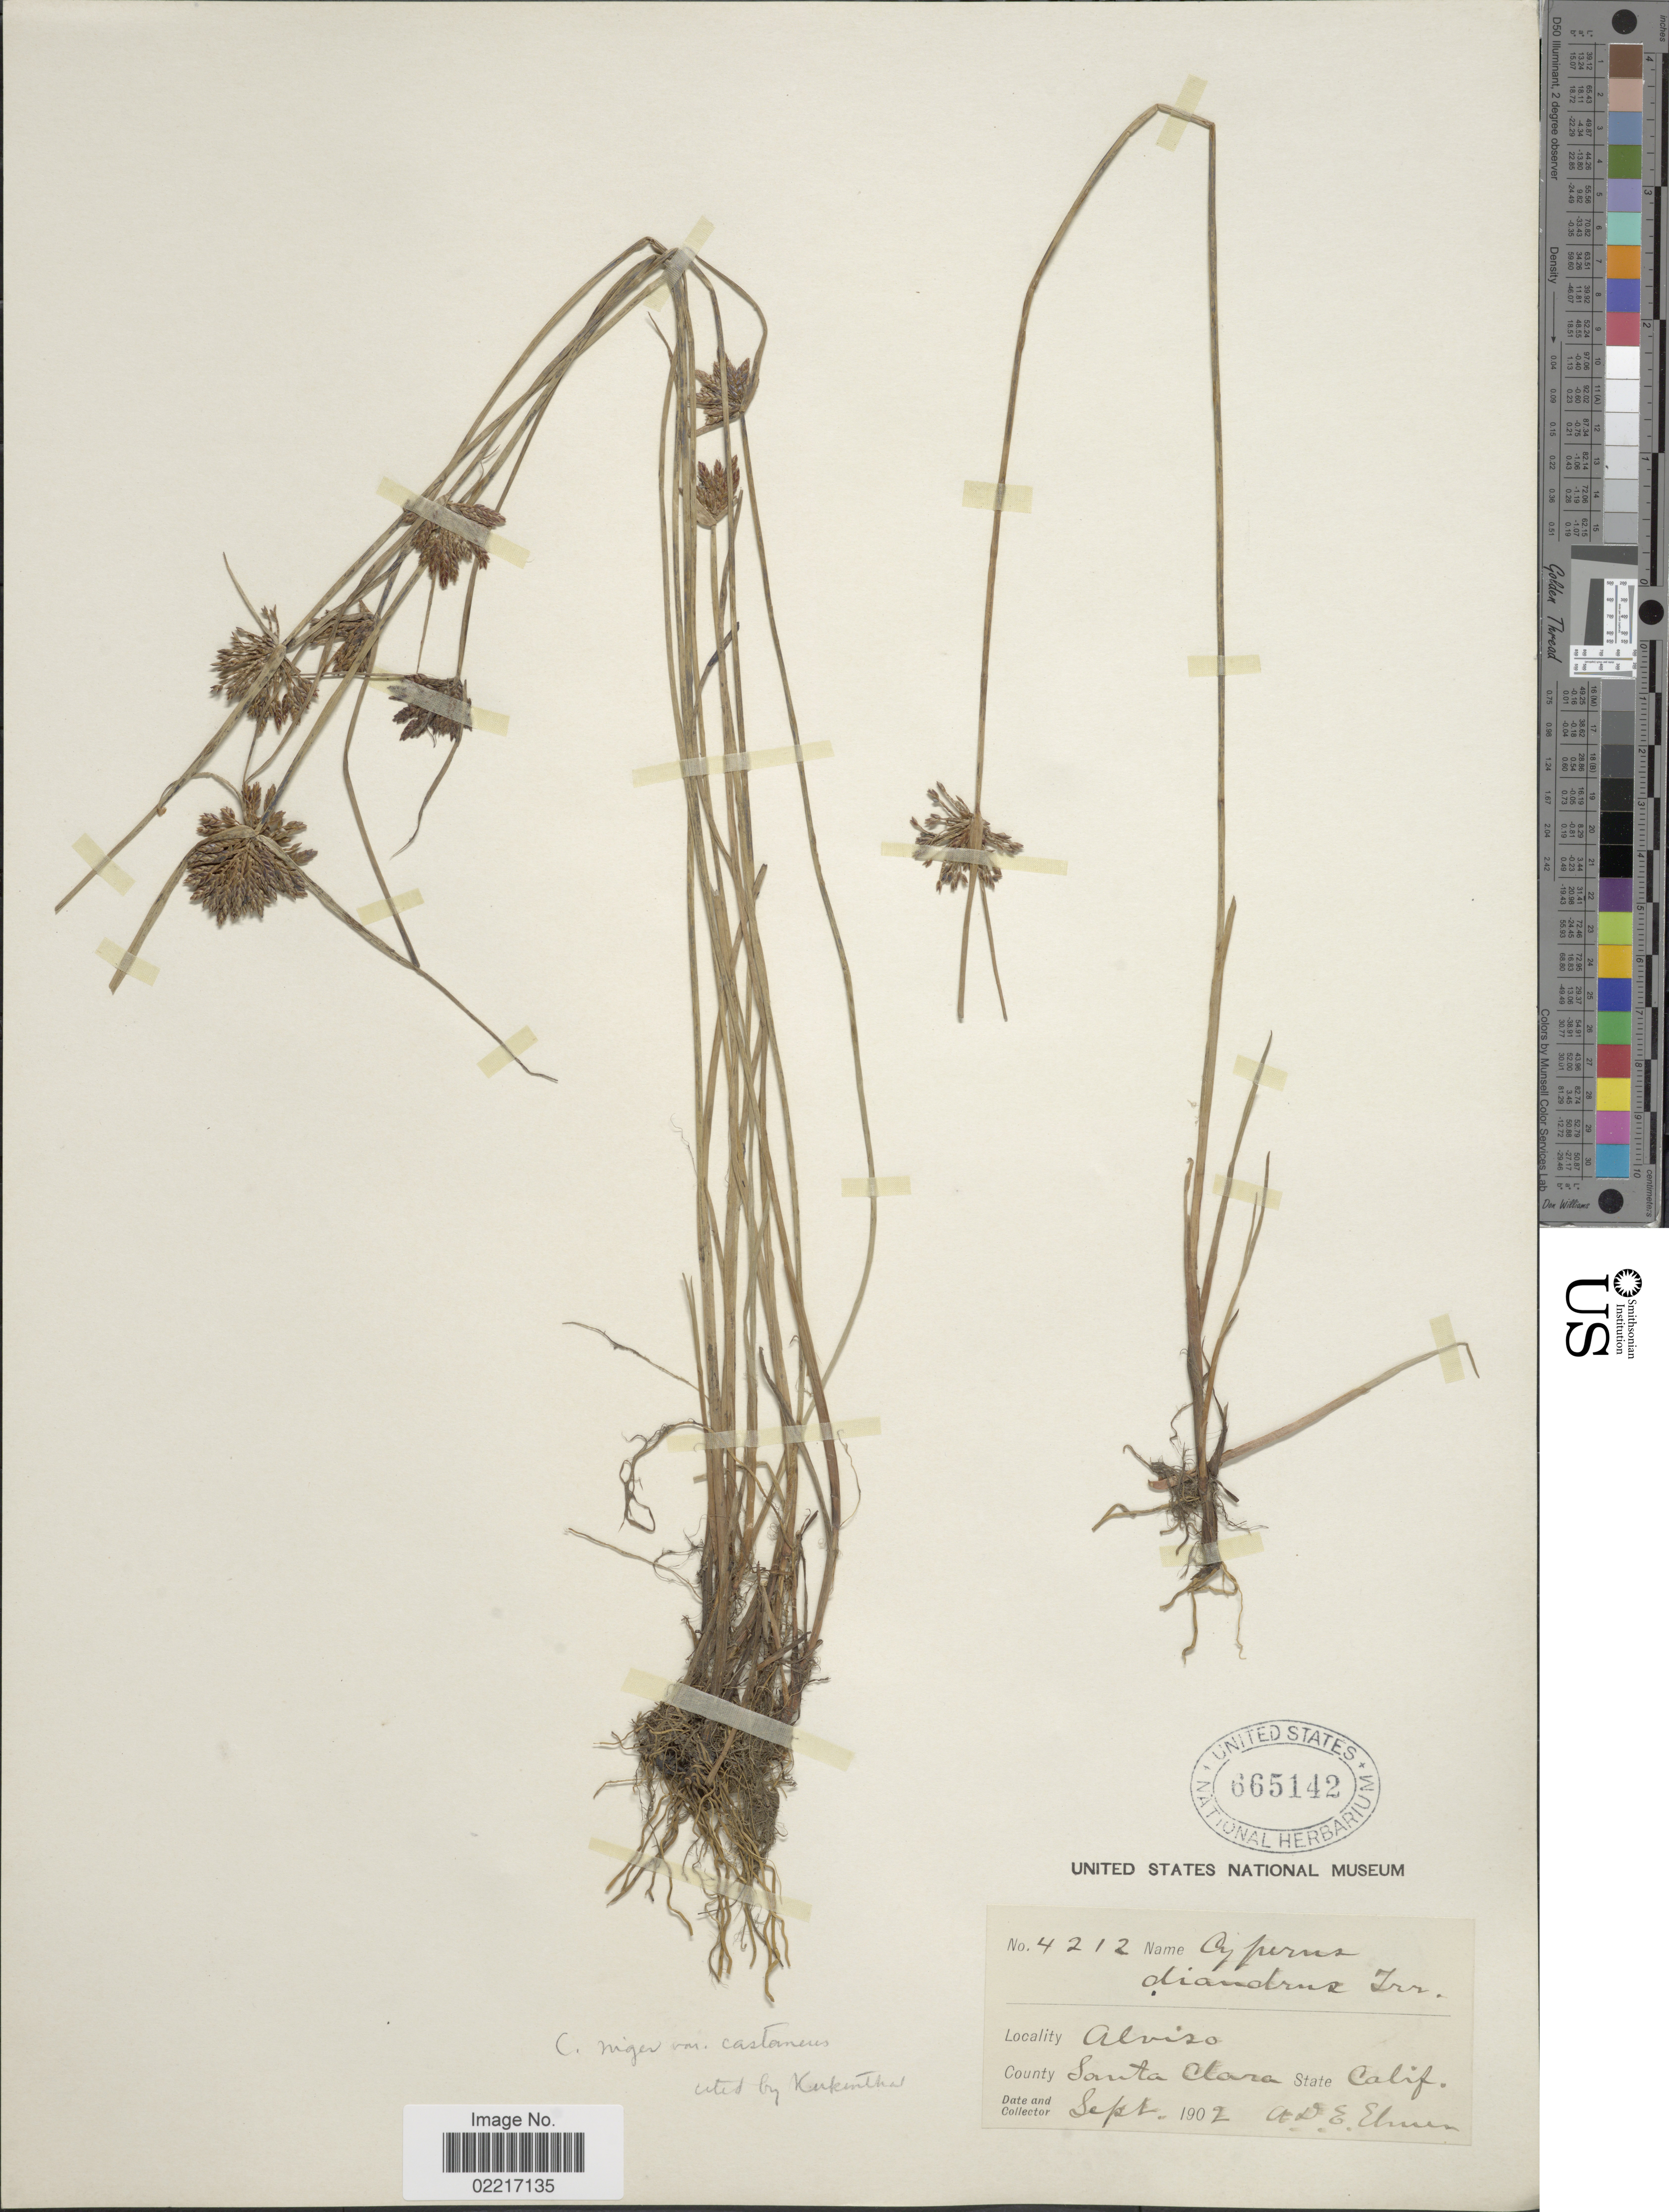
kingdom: Plantae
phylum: Tracheophyta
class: Liliopsida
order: Poales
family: Cyperaceae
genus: Cyperus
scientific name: Cyperus niger var. castaneus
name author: (S. Watson) Kük.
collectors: A. D. E. Elmer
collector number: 4212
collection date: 1902-09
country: United States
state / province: California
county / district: Santa Clara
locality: Alviso, Santa Clara County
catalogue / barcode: US 665142